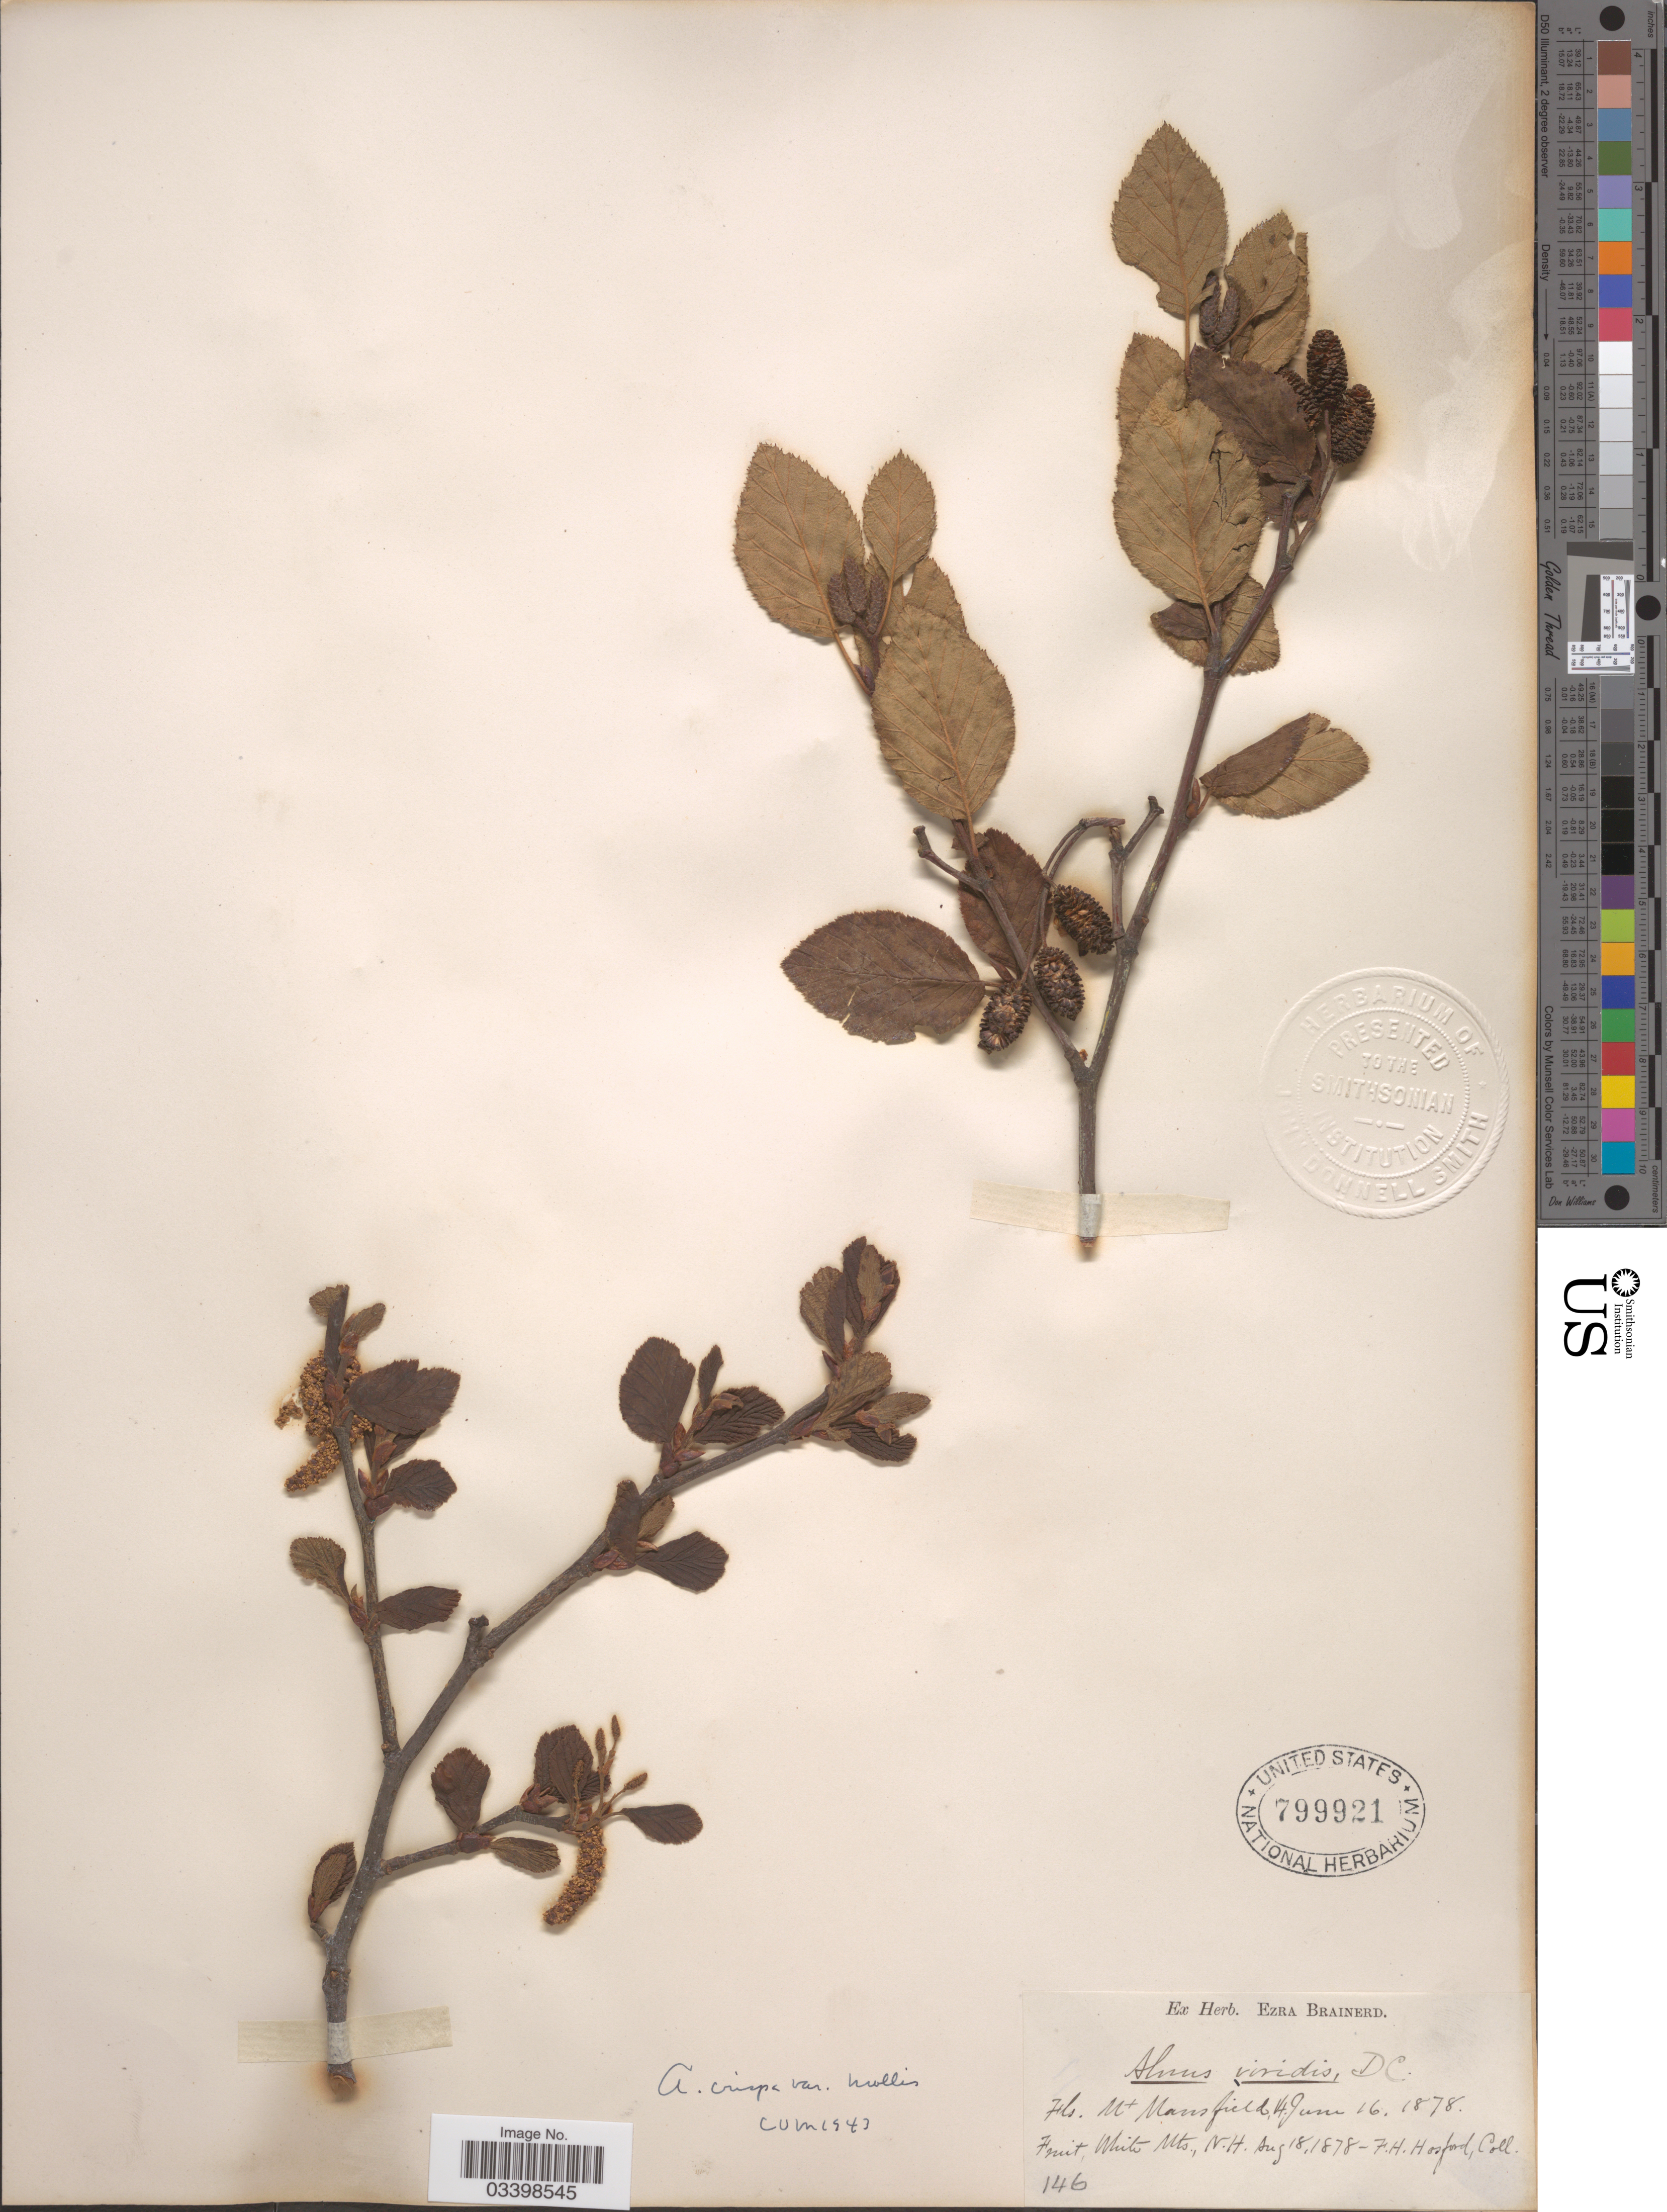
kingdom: Plantae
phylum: Tracheophyta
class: Magnoliopsida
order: Fagales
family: Betulaceae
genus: Alnus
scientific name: Alnus viridis subsp. crispa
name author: (Aiton) Turrill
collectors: F. Hosford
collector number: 146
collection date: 1878-06-16/1878-08-18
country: United States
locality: Mt Mansfield, Vt. White Mts., N.H.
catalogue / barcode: US 799921